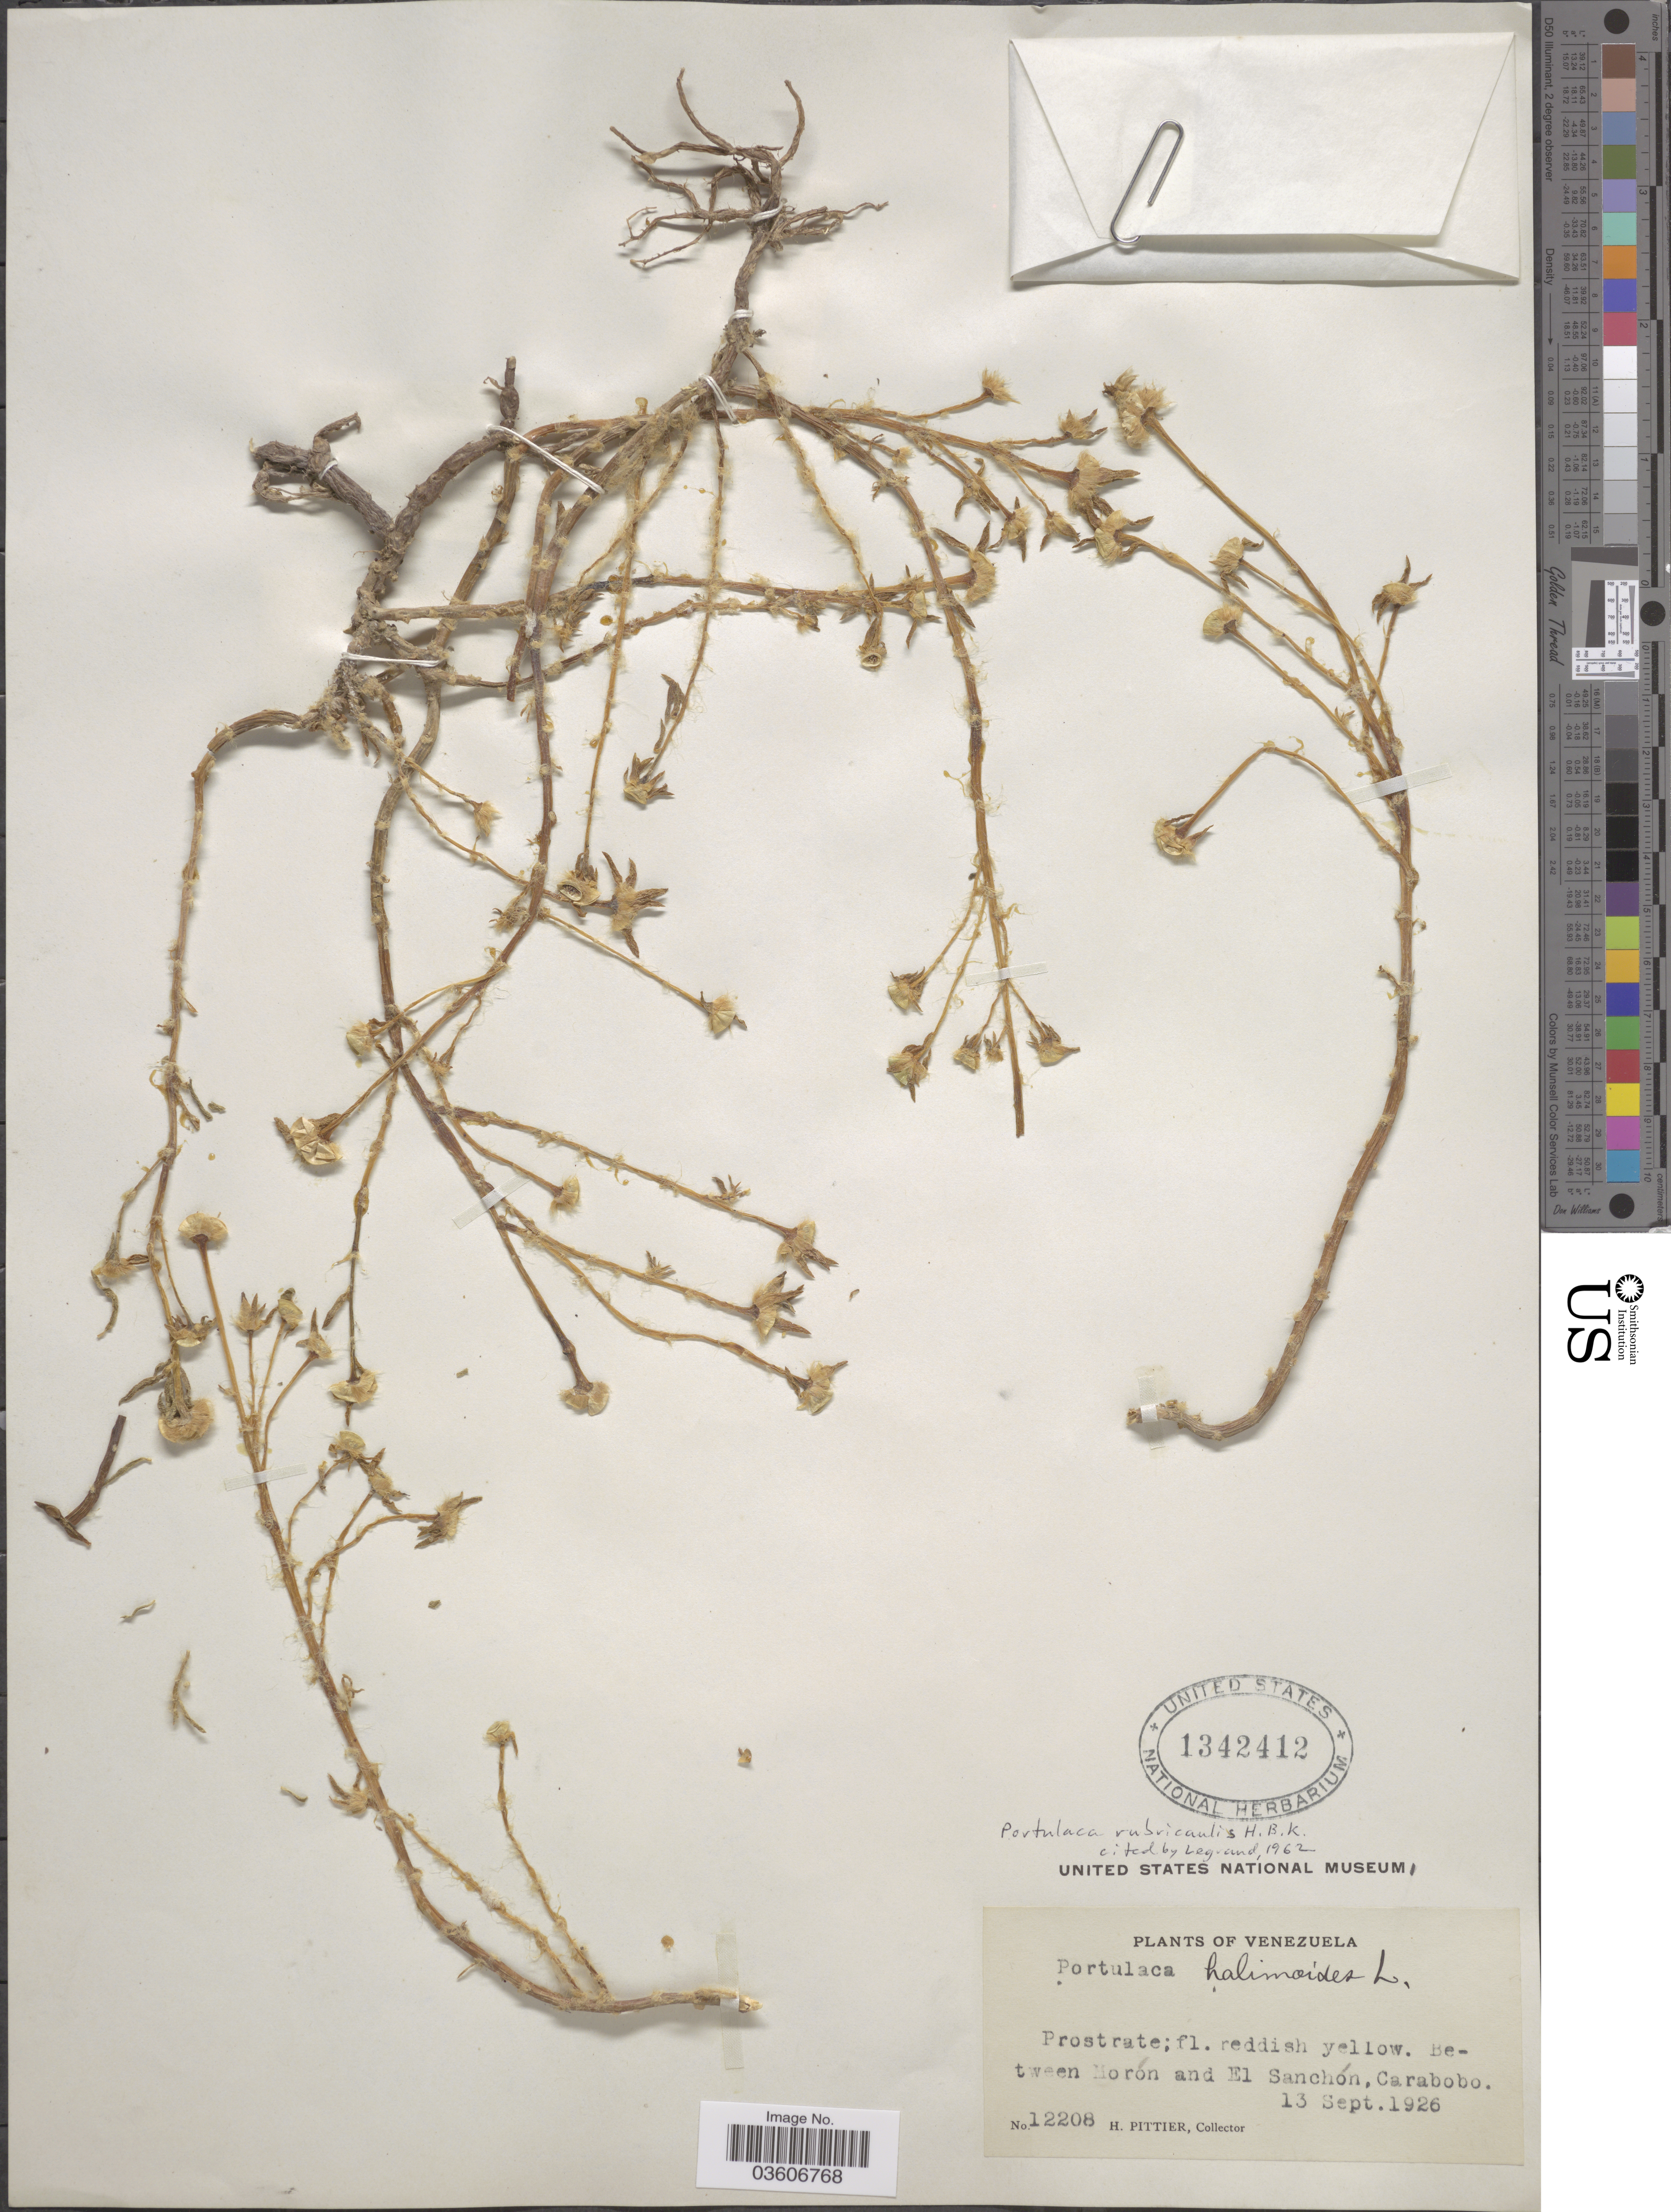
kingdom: Plantae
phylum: Tracheophyta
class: Magnoliopsida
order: Caryophyllales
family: Portulacaceae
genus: Portulaca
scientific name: Portulaca rubricaulis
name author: Kunth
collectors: H. F. Pittier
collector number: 12208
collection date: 1926-09-13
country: Venezuela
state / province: Carabobo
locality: Between Morón and El Sanchón.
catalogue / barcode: US 1342412